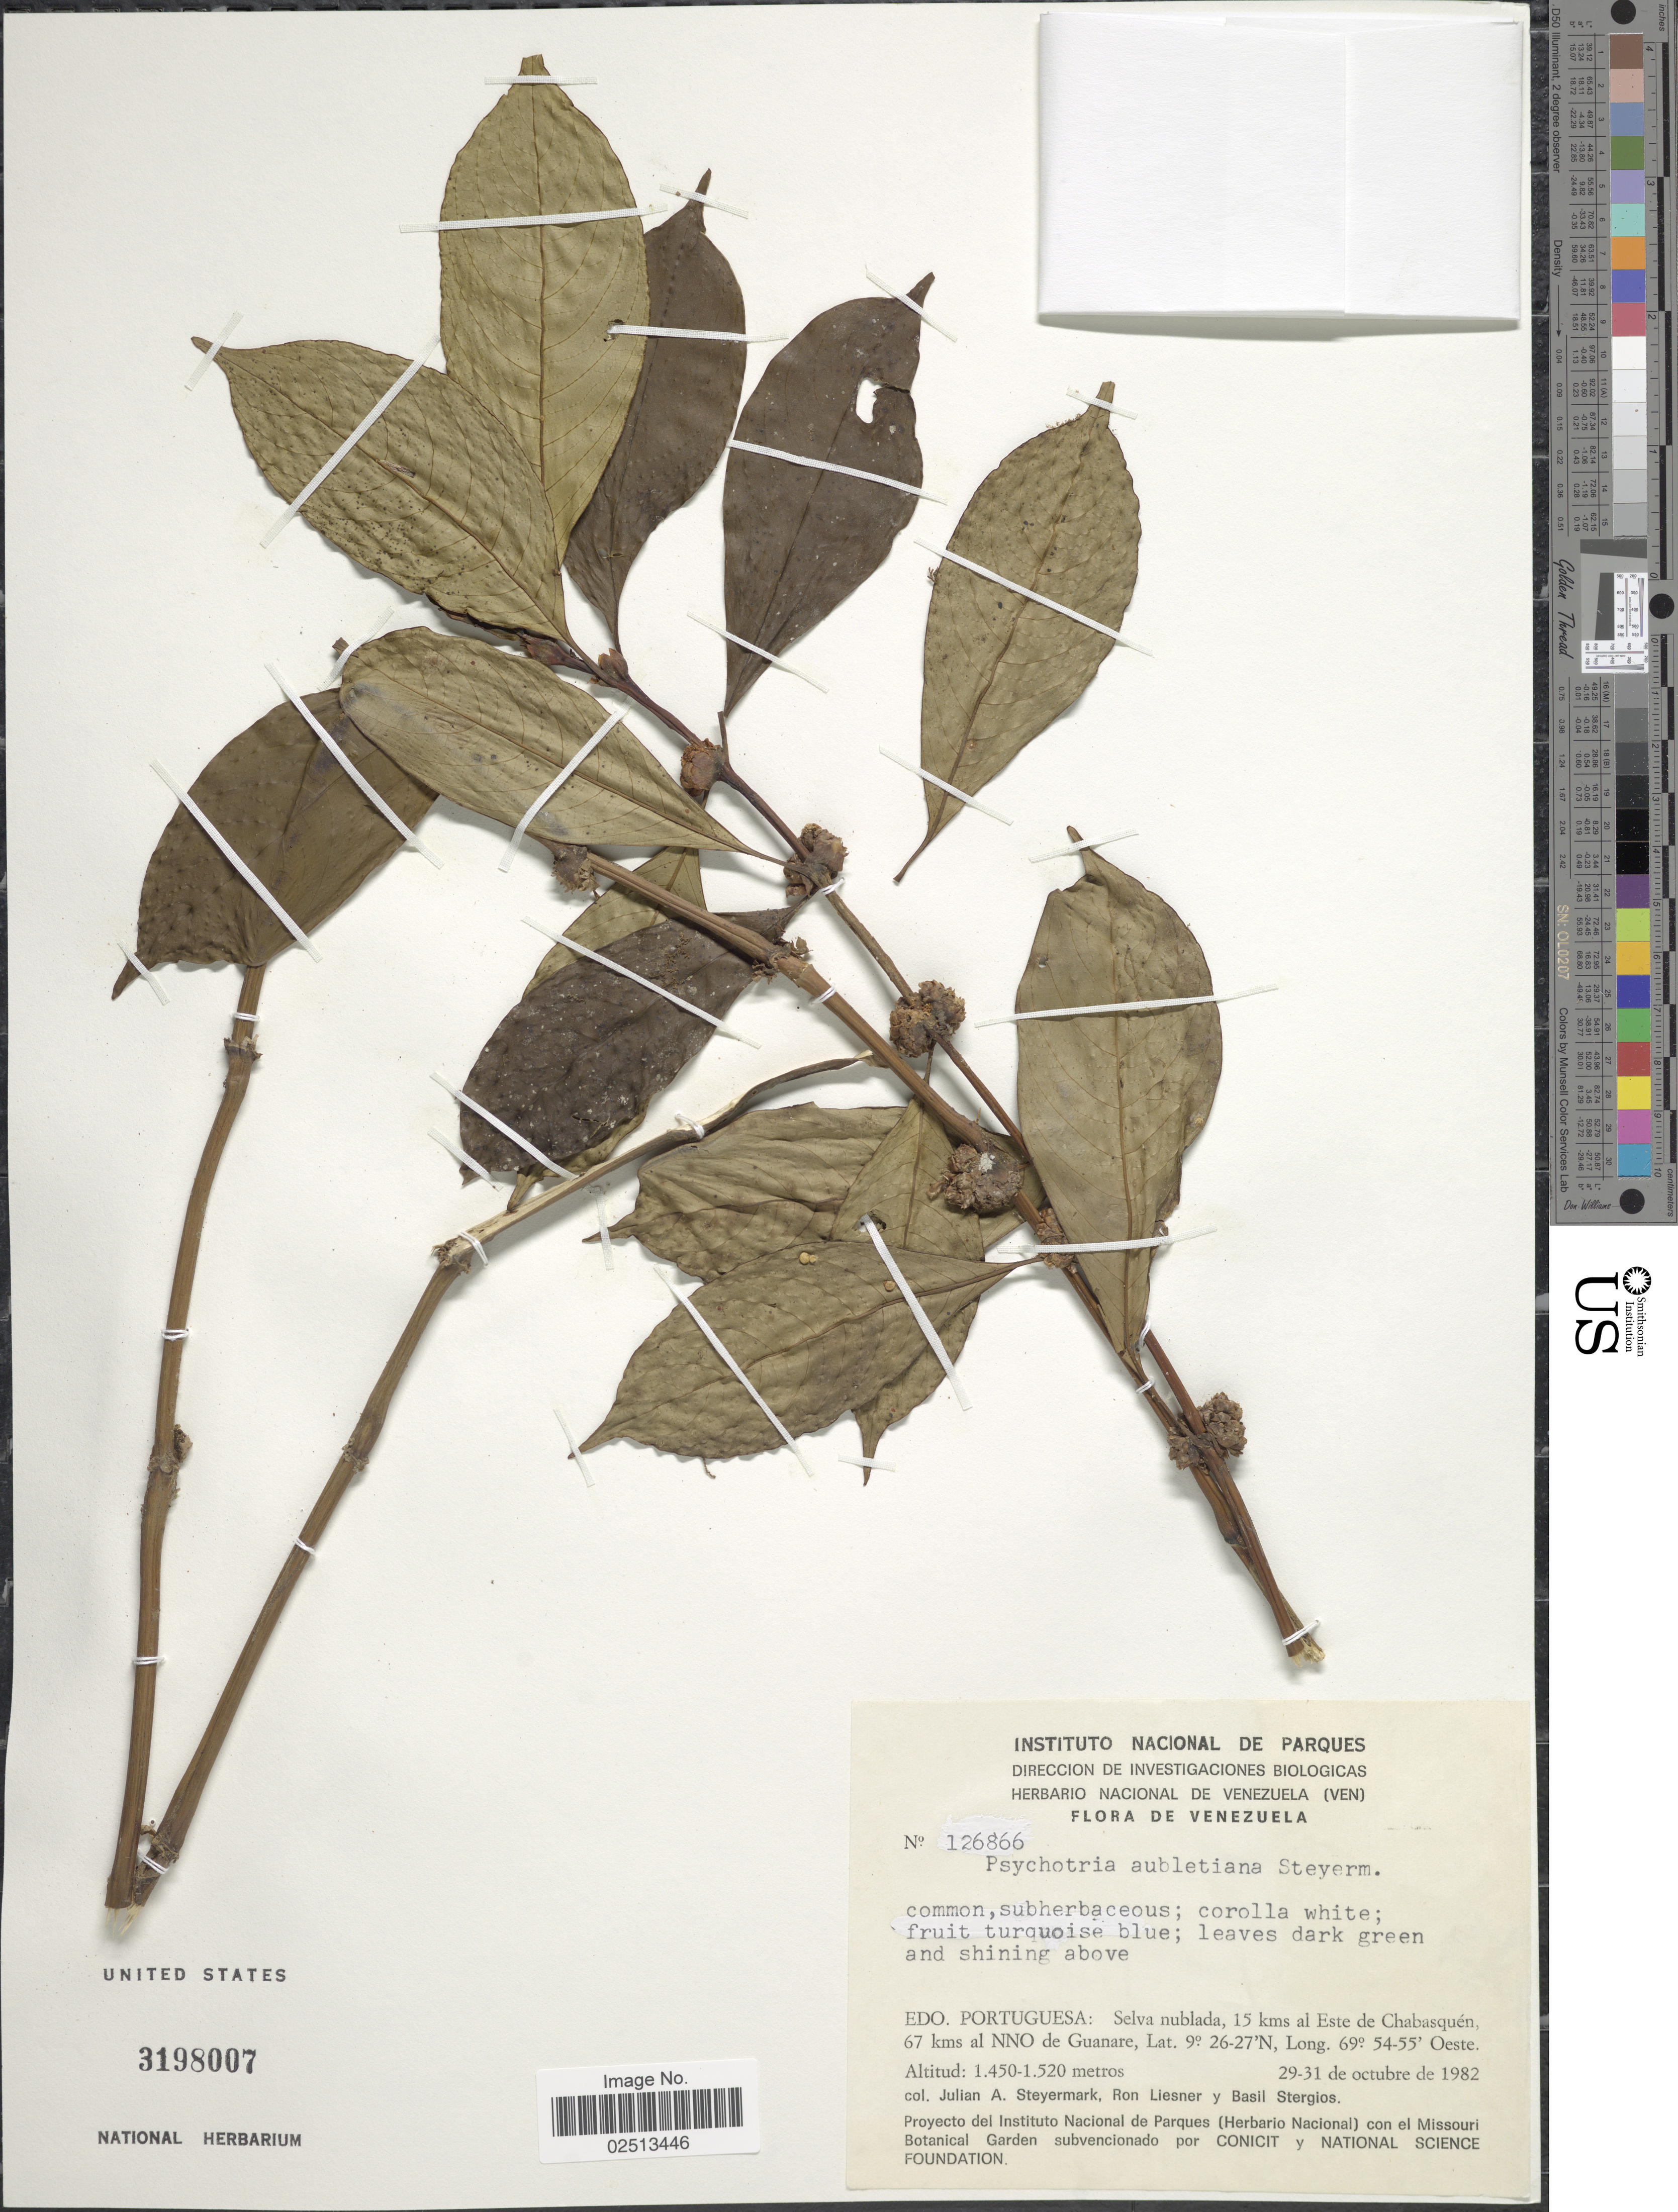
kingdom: Plantae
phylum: Tracheophyta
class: Magnoliopsida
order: Gentianales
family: Rubiaceae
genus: Psychotria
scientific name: Psychotria aubletiana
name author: Steyerm.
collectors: J. Steyermark, R. L. Liesner & B. G. Stergios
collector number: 126866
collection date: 1982-10-29/1982-10-31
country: Venezuela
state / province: Portuguesa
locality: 15 kms al E de Chabasquén, 67 kms al NNO de Guanare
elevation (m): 1450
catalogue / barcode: US 3198007